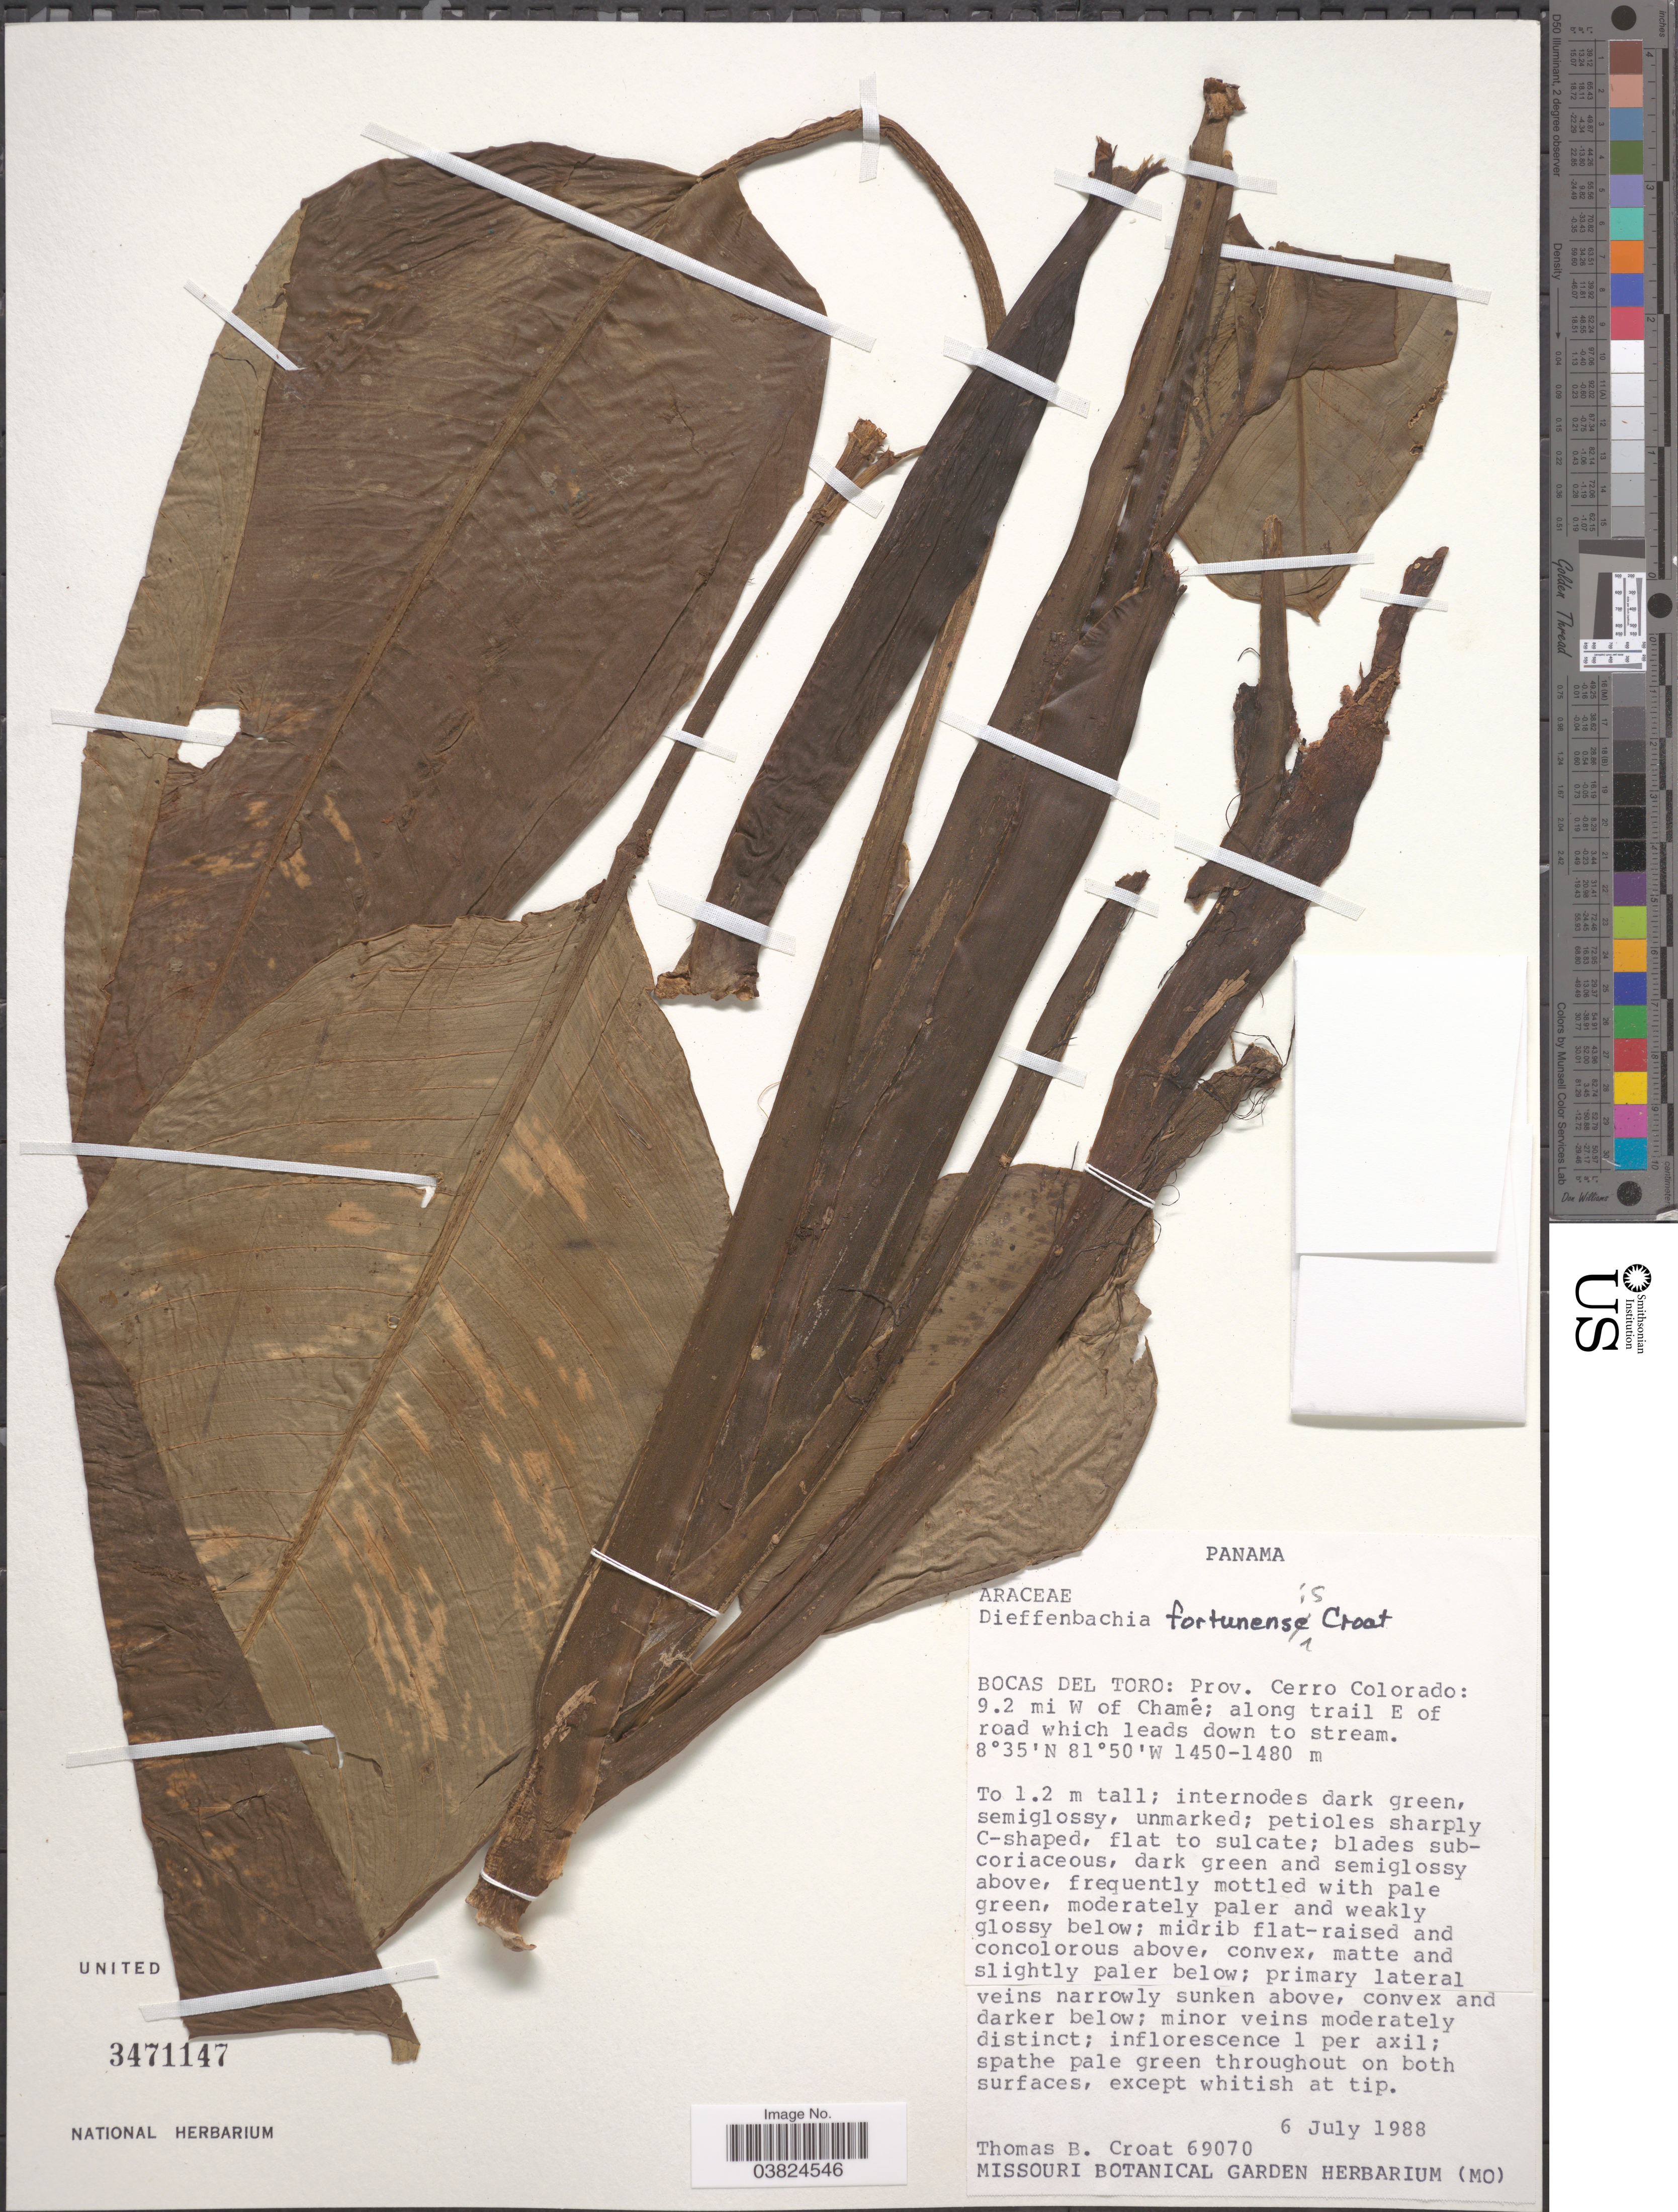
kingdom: Plantae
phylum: Tracheophyta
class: Liliopsida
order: Alismatales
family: Araceae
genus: Dieffenbachia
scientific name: Dieffenbachia fortunensis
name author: Croat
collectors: T. B. Croat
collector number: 69070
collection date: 1988-07-06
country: Panama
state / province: Bocas del Toro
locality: Prov. Cerro Colorado; 9.2 mi W of Chamé; along trail E of road which leads down to stream.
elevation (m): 1450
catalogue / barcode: US 3471147